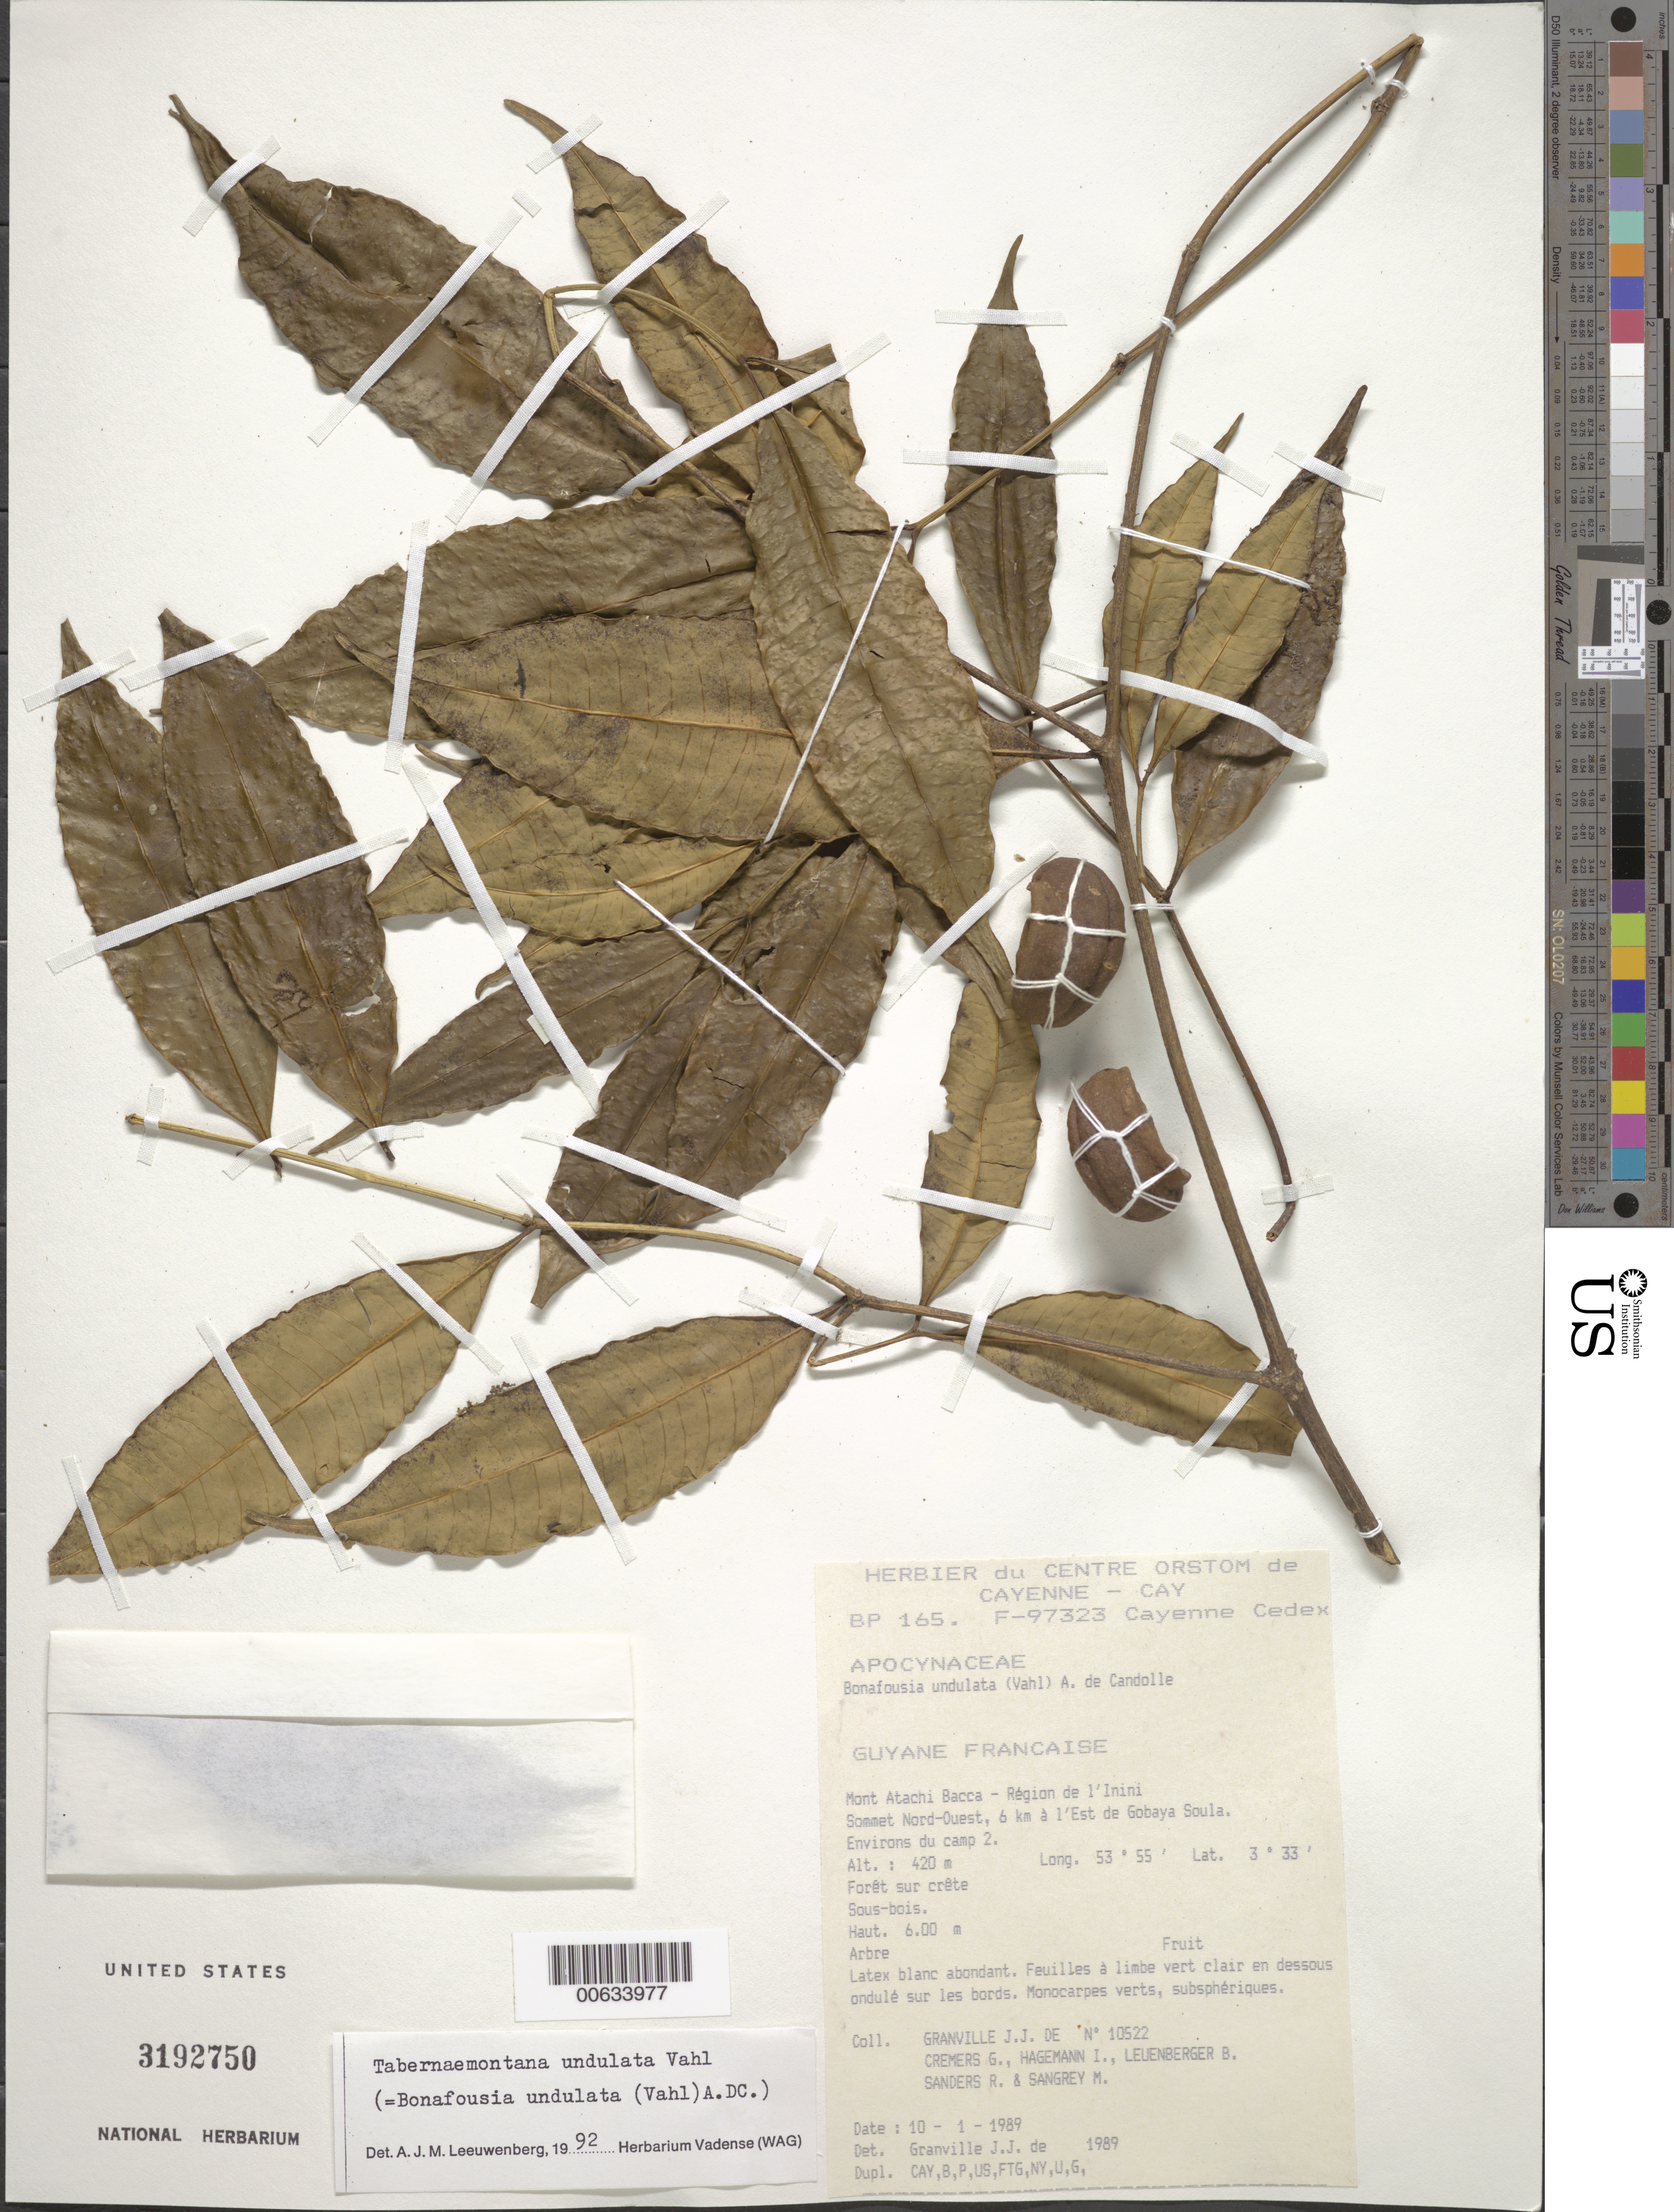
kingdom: Plantae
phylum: Tracheophyta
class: Magnoliopsida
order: Gentianales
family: Apocynaceae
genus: Tabernaemontana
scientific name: Tabernaemontana undulata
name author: Vahl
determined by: Leeuwenberg, A. J. M.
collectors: J.-J. de Granville, G. Cremers, J. Hagemann, B. E. Leuenberger & M. S. Sangrey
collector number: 10522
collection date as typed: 10-Jan-89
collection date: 1989-01-10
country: French Guiana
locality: Mont Atachi Bacca, région de l'Inini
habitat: Forêt sur crete, sous-bois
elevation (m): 420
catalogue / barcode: US 3192750